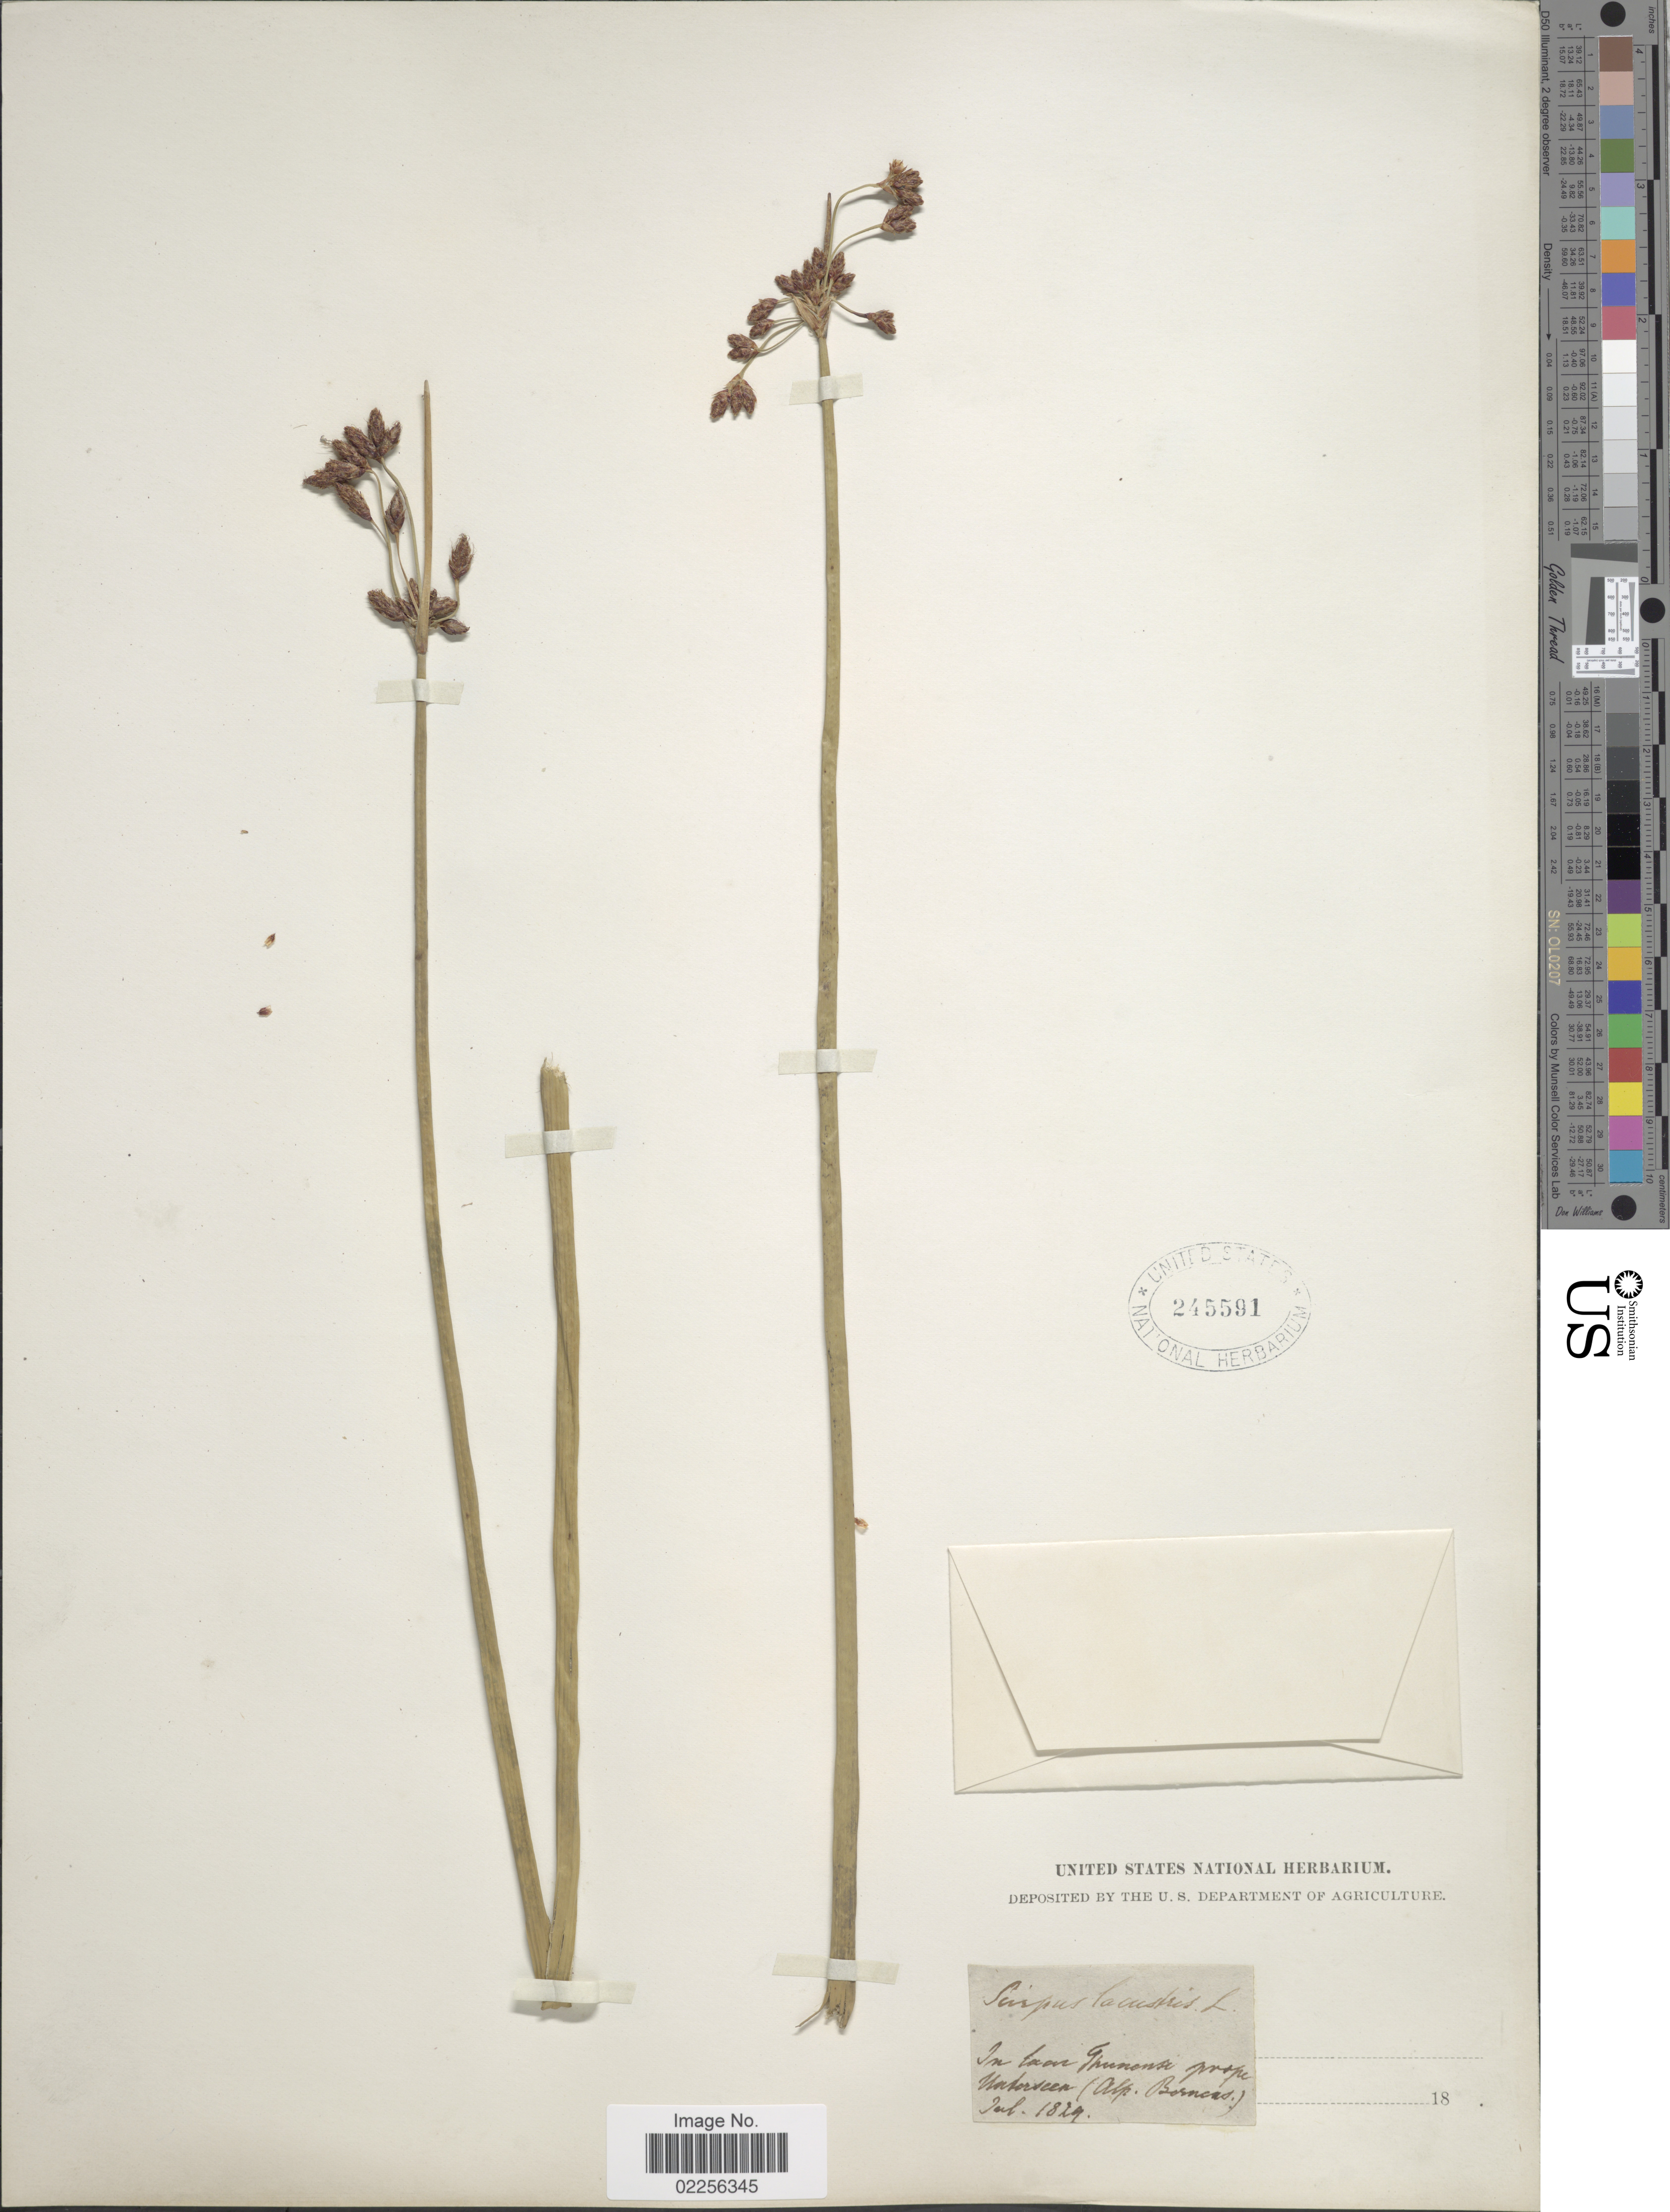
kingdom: Plantae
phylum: Tracheophyta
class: Liliopsida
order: Poales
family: Cyperaceae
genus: Schoenoplectus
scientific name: Schoenoplectus lacustris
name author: (L.) Palla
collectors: ex herb. United States National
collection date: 1829-07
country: Switzerland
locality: In [illegible text] Thunense prope Unterseen (Alp Bernese)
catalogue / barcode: US 245591